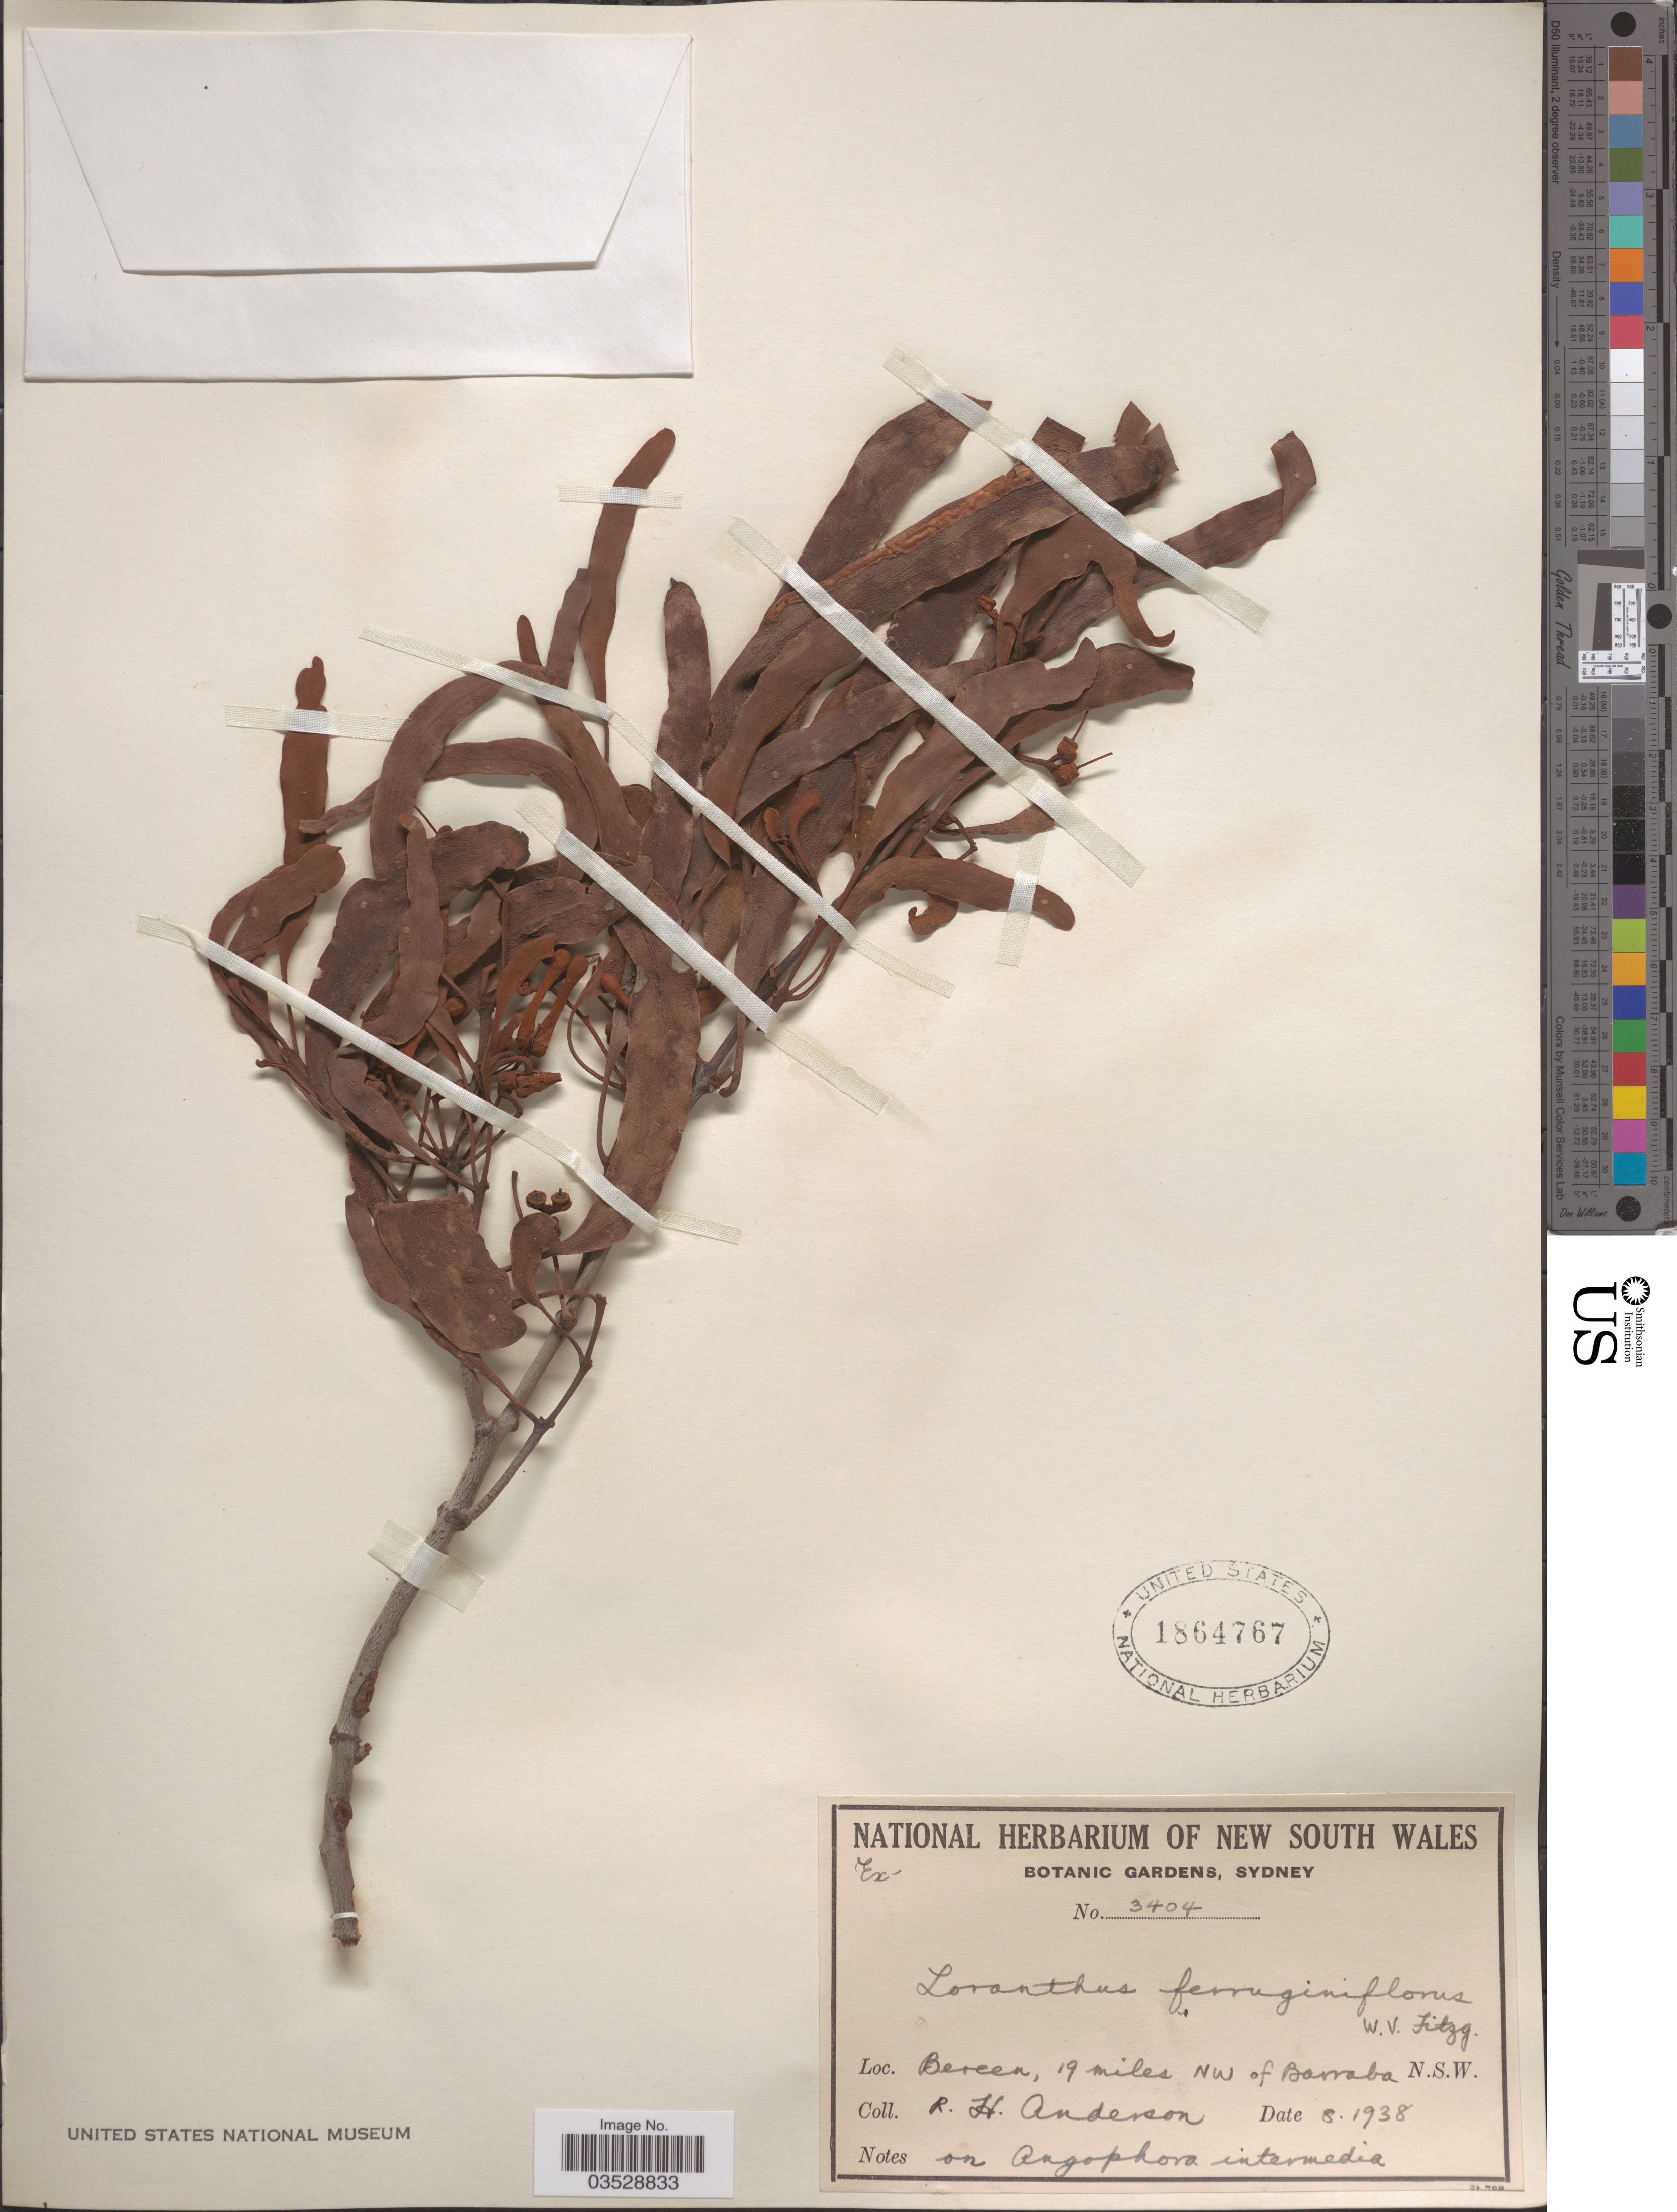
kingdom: Plantae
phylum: Tracheophyta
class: Magnoliopsida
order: Santalales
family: Loranthaceae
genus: Amyema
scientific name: Amyema bifurcata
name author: Tiegh.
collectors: R. H. Anderson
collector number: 3404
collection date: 1938-05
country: Australia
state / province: New South Wales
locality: Bereen, 19 miles NW of Barraba.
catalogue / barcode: US 1864767